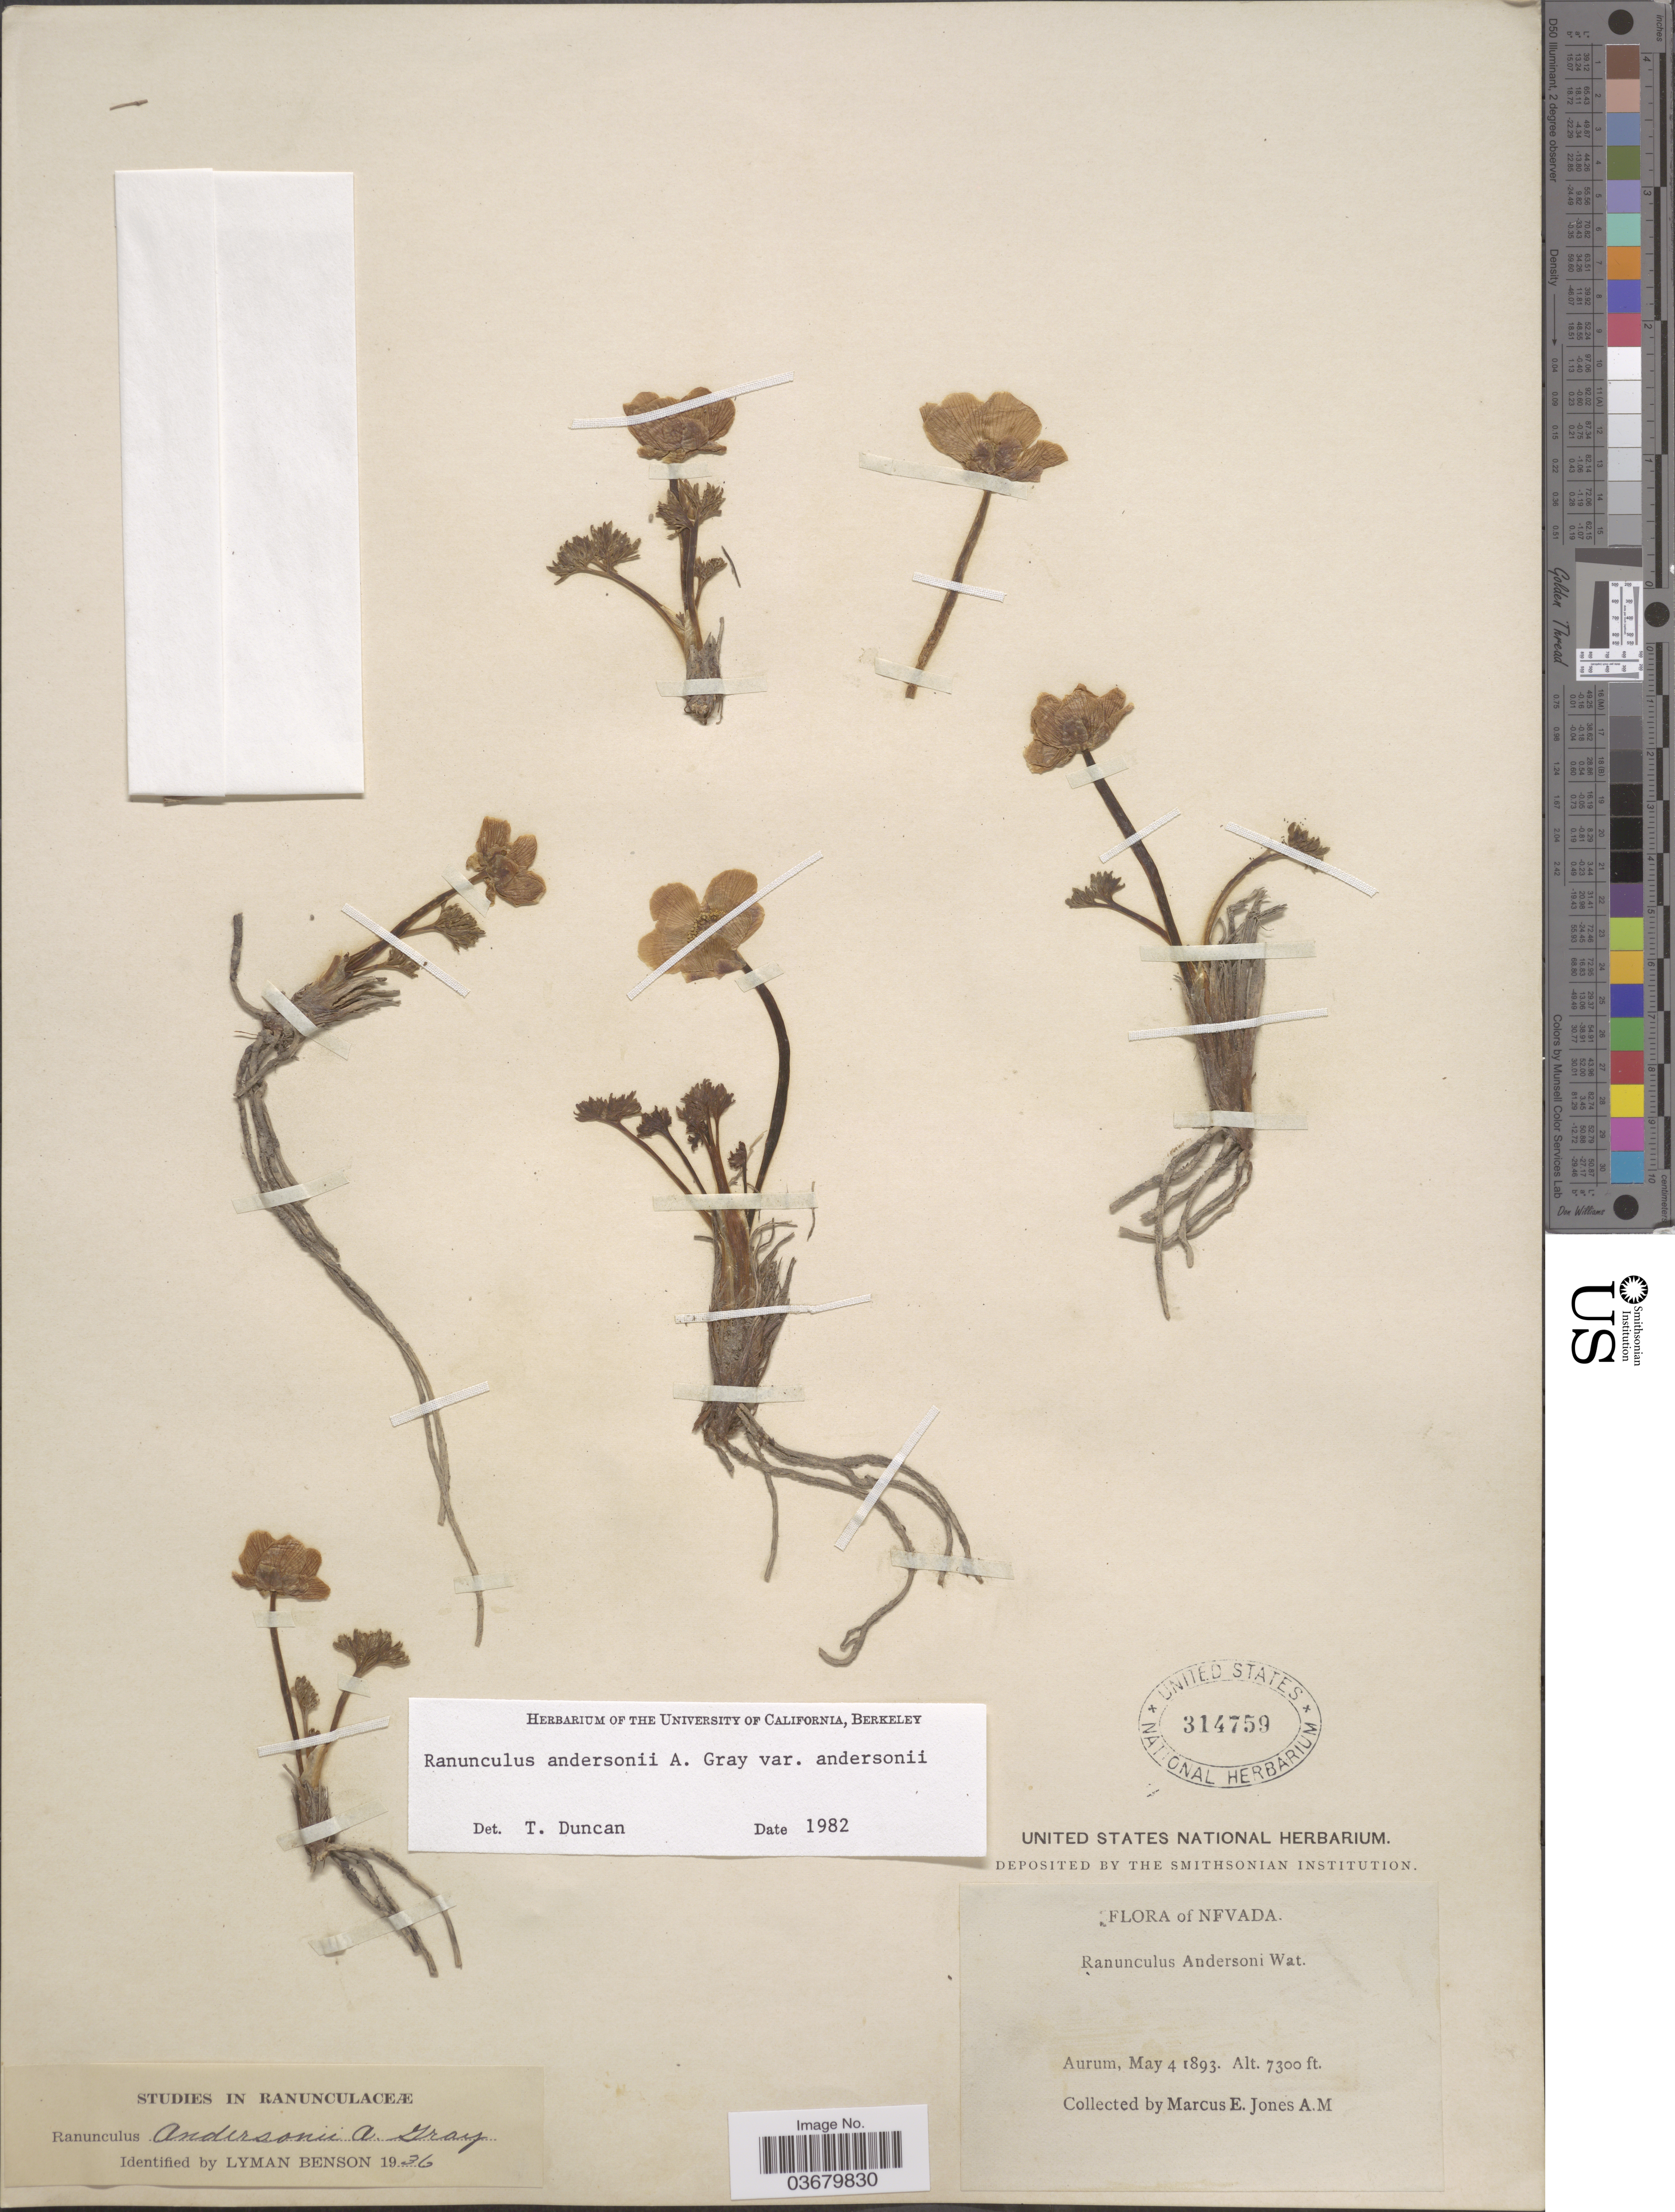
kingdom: Plantae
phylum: Tracheophyta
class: Magnoliopsida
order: Ranunculales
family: Ranunculaceae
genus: Ranunculus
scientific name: Ranunculus andersonii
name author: A. Gray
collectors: M. E. Jones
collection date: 1893-05-04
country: United States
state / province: Nevada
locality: Aurum.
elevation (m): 2225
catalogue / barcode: US 314759